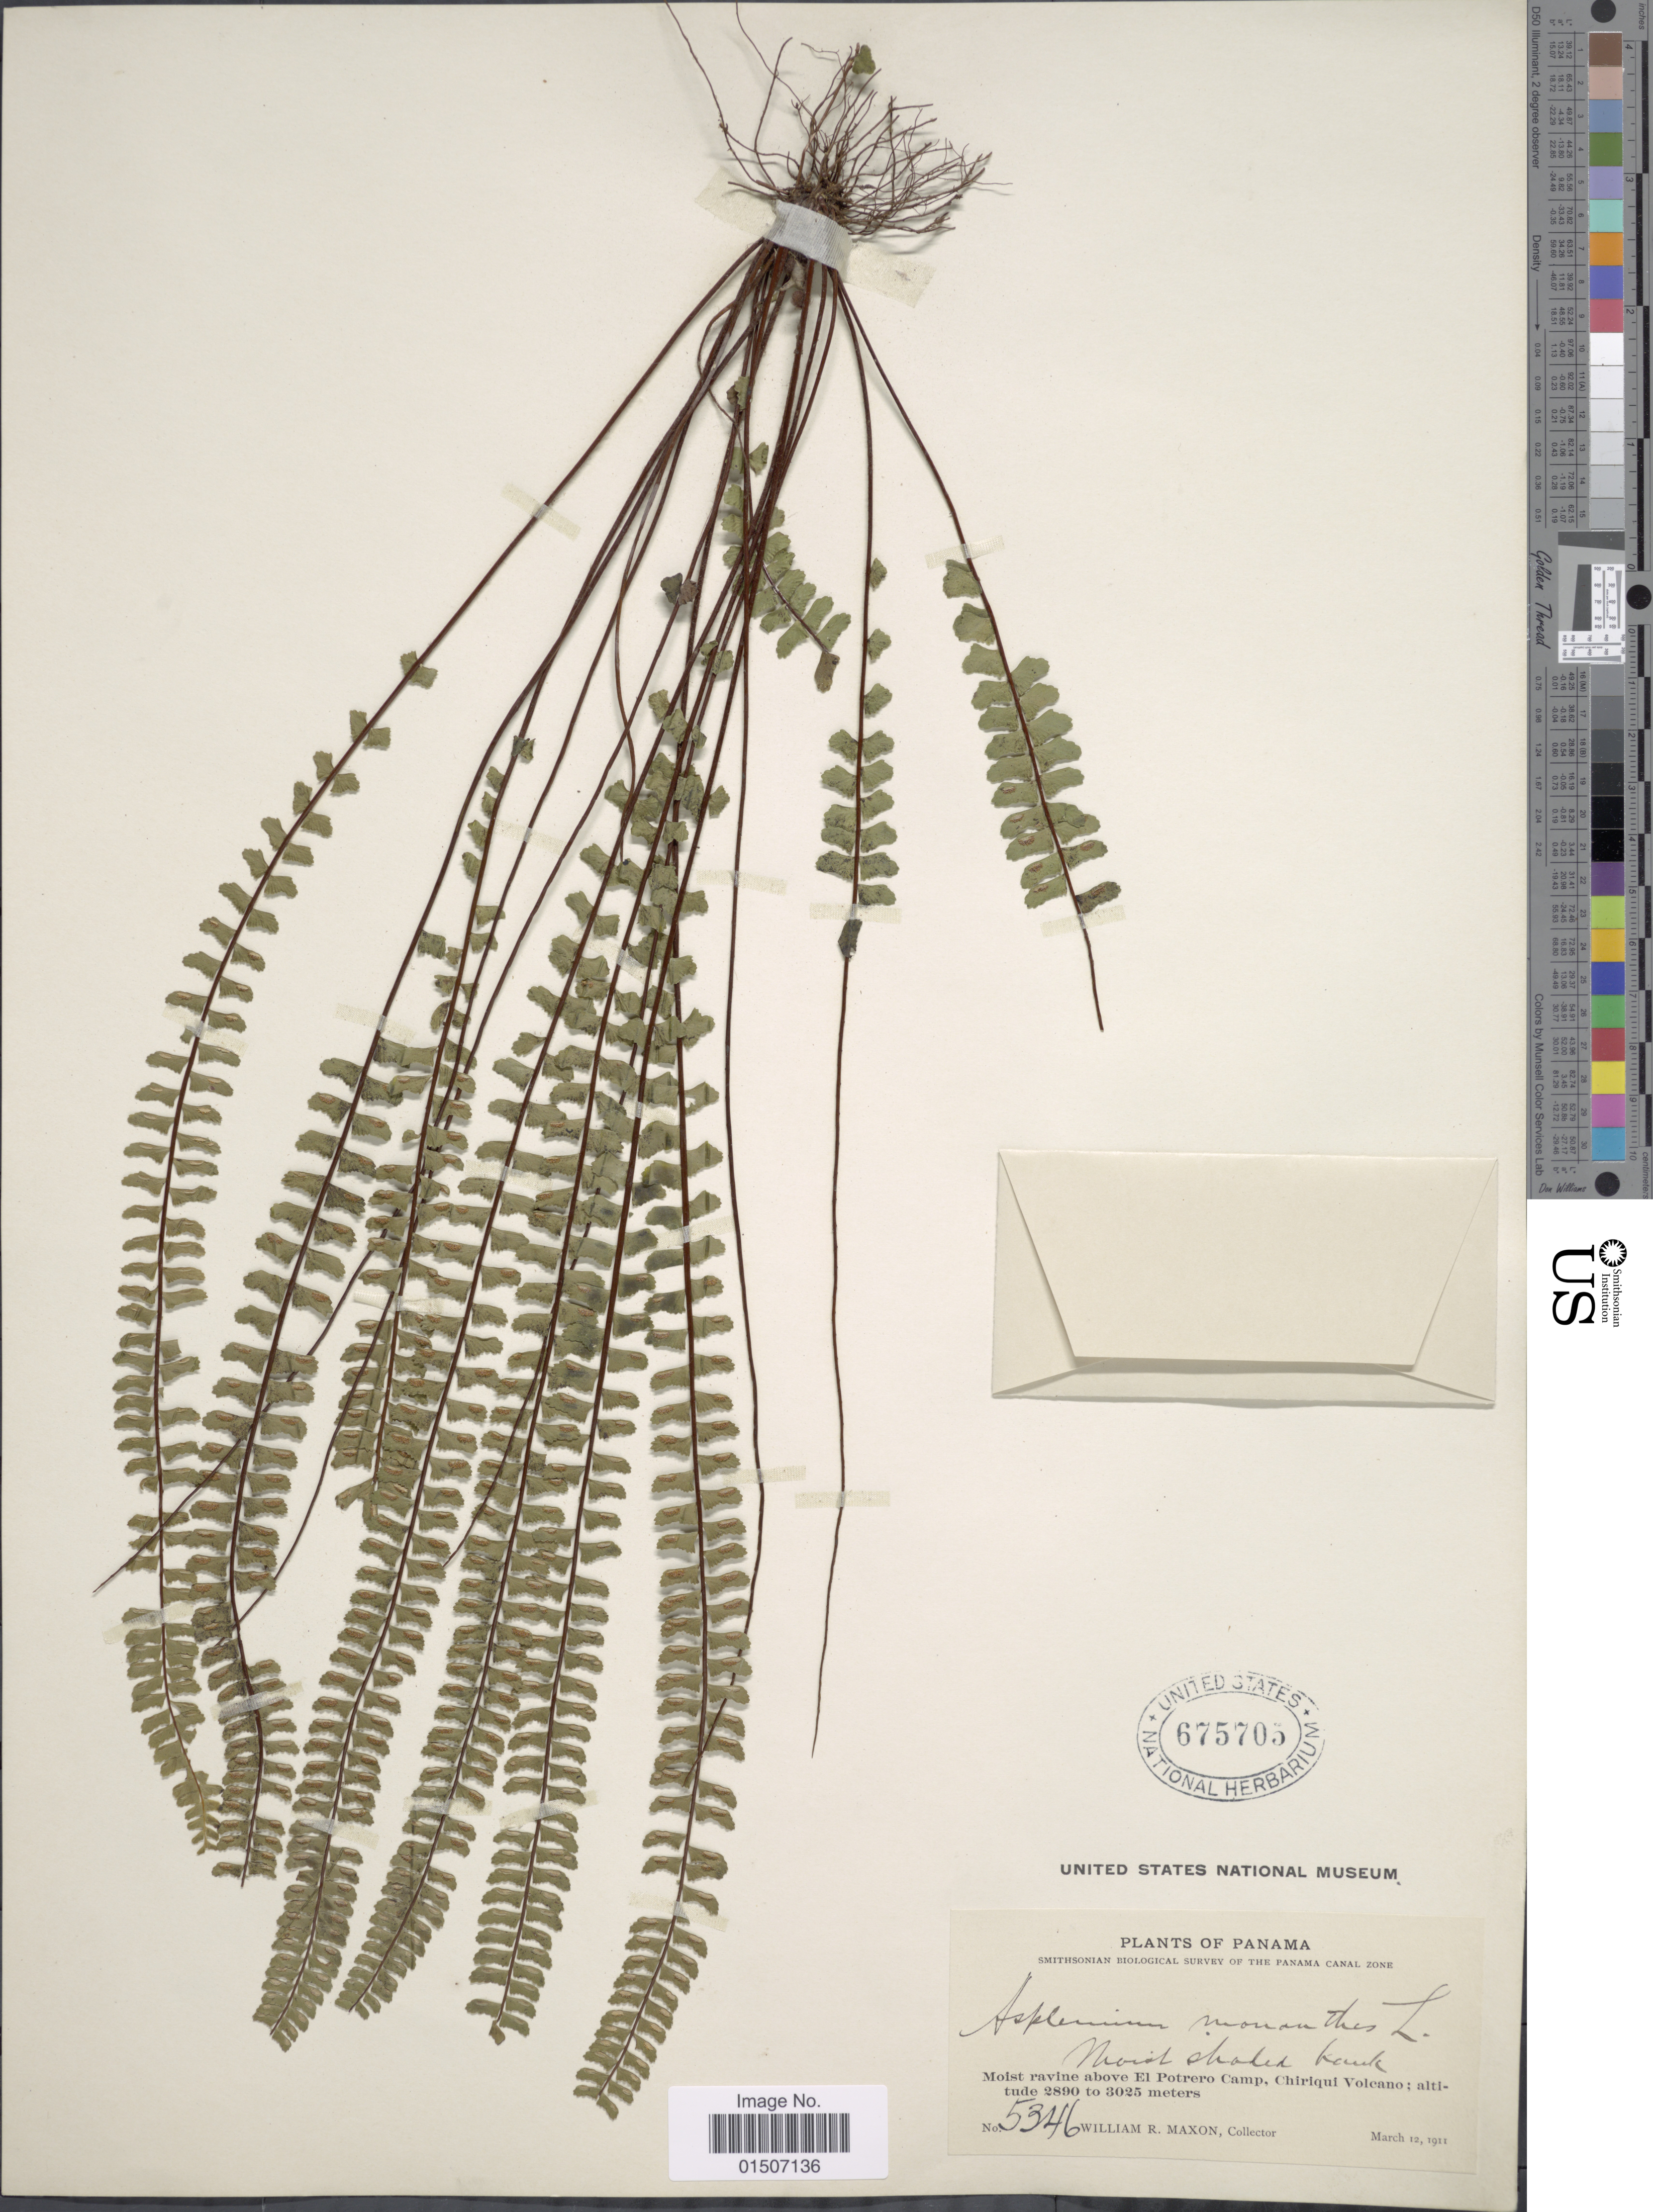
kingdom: Plantae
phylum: Tracheophyta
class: Polypodiopsida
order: Polypodiales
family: Aspleniaceae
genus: Asplenium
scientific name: Asplenium monanthes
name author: L.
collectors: W. R. Maxon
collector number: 5346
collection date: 1911-03-12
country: Panama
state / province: Chiriqui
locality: Moist shaded bank, Moist ravine above El Potrero Camp, Chiriqui Volcano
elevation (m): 2890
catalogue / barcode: US 675705